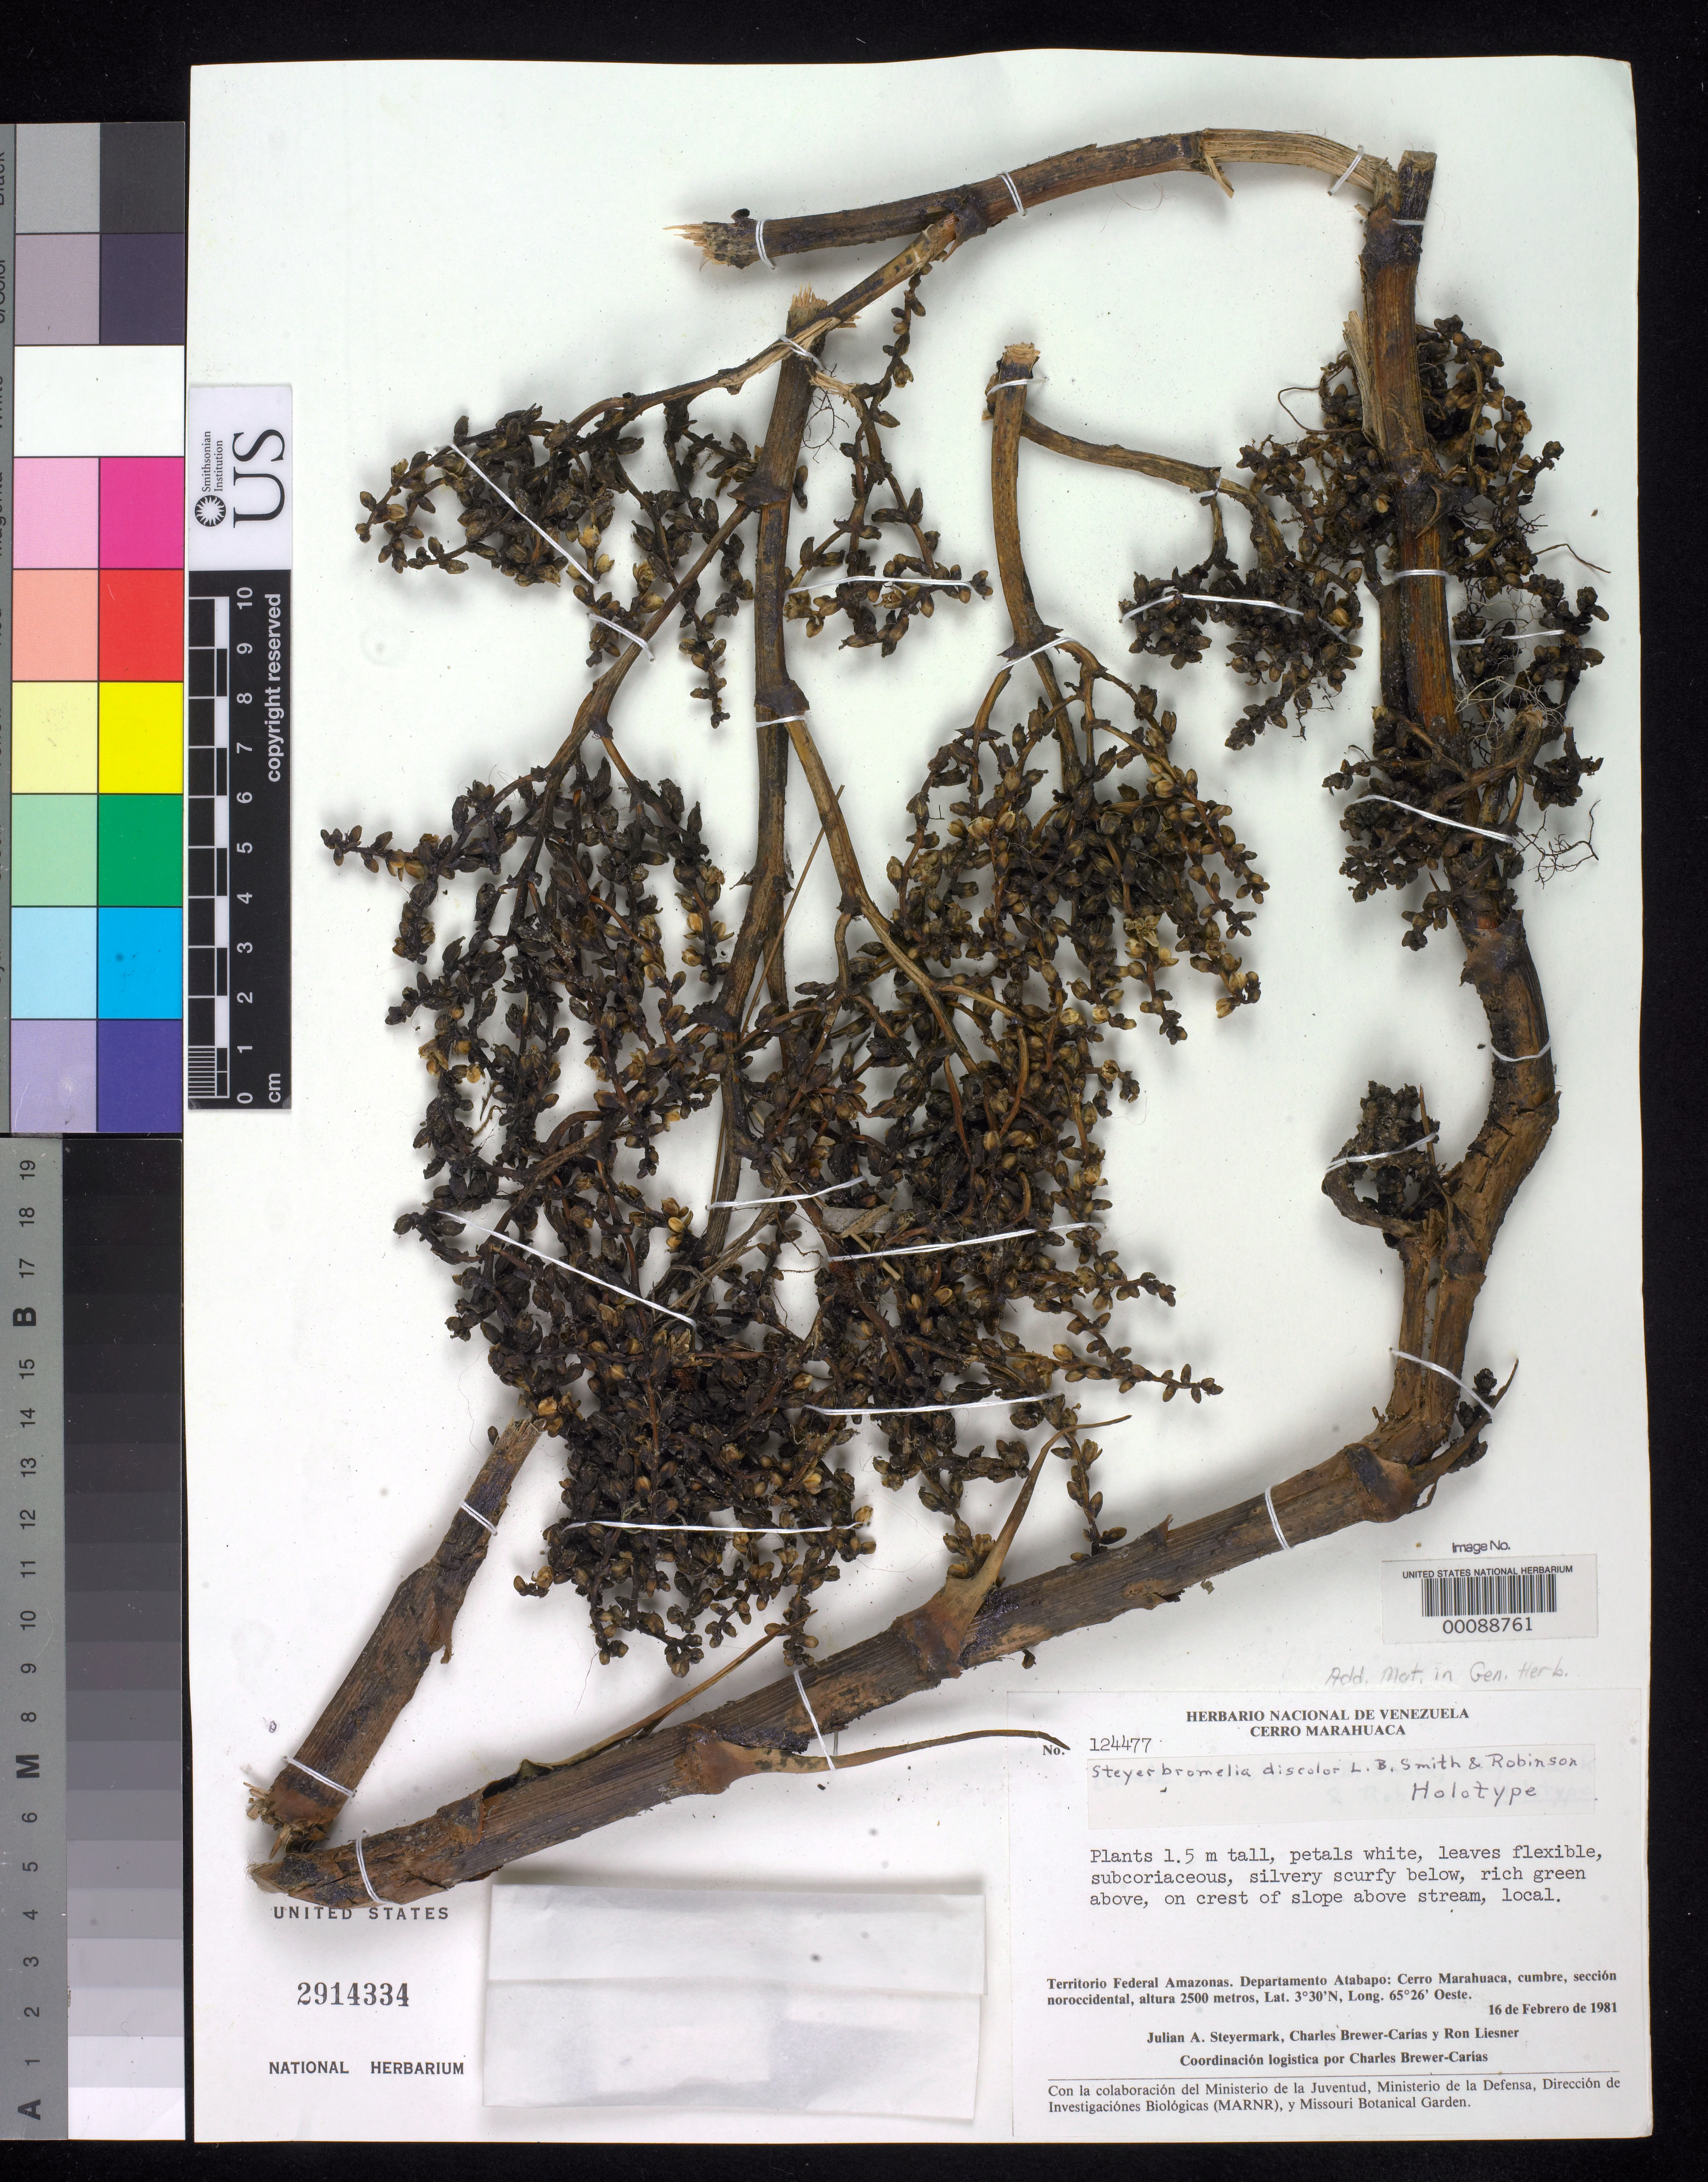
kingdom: Plantae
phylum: Tracheophyta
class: Liliopsida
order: Poales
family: Bromeliaceae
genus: Steyerbromelia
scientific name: Steyerbromelia discolor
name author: L.B. Sm. & H. Rob.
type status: Holotype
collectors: J. Steyermark, C. Brewer-Carias & R. L. Liesner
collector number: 124477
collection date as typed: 16 Feb 1981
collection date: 1981-02-16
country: Venezuela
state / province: Amazonas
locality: Territorio Federal Amazonas. Departamento Atabapo: Cerro Marahuaca, cumbre, sección noroccidental.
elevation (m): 2500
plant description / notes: Name published earlier in Acta Bot. Venez. 14(3): 8 (1984) but as nom. inval. because genus not validly published (no type species designated); generic and specific names validated in 1987.; Only this sheet (USNH 2914334) is annotated "Holotype", but both sheets are presumed part of holotype.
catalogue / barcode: US 2914334